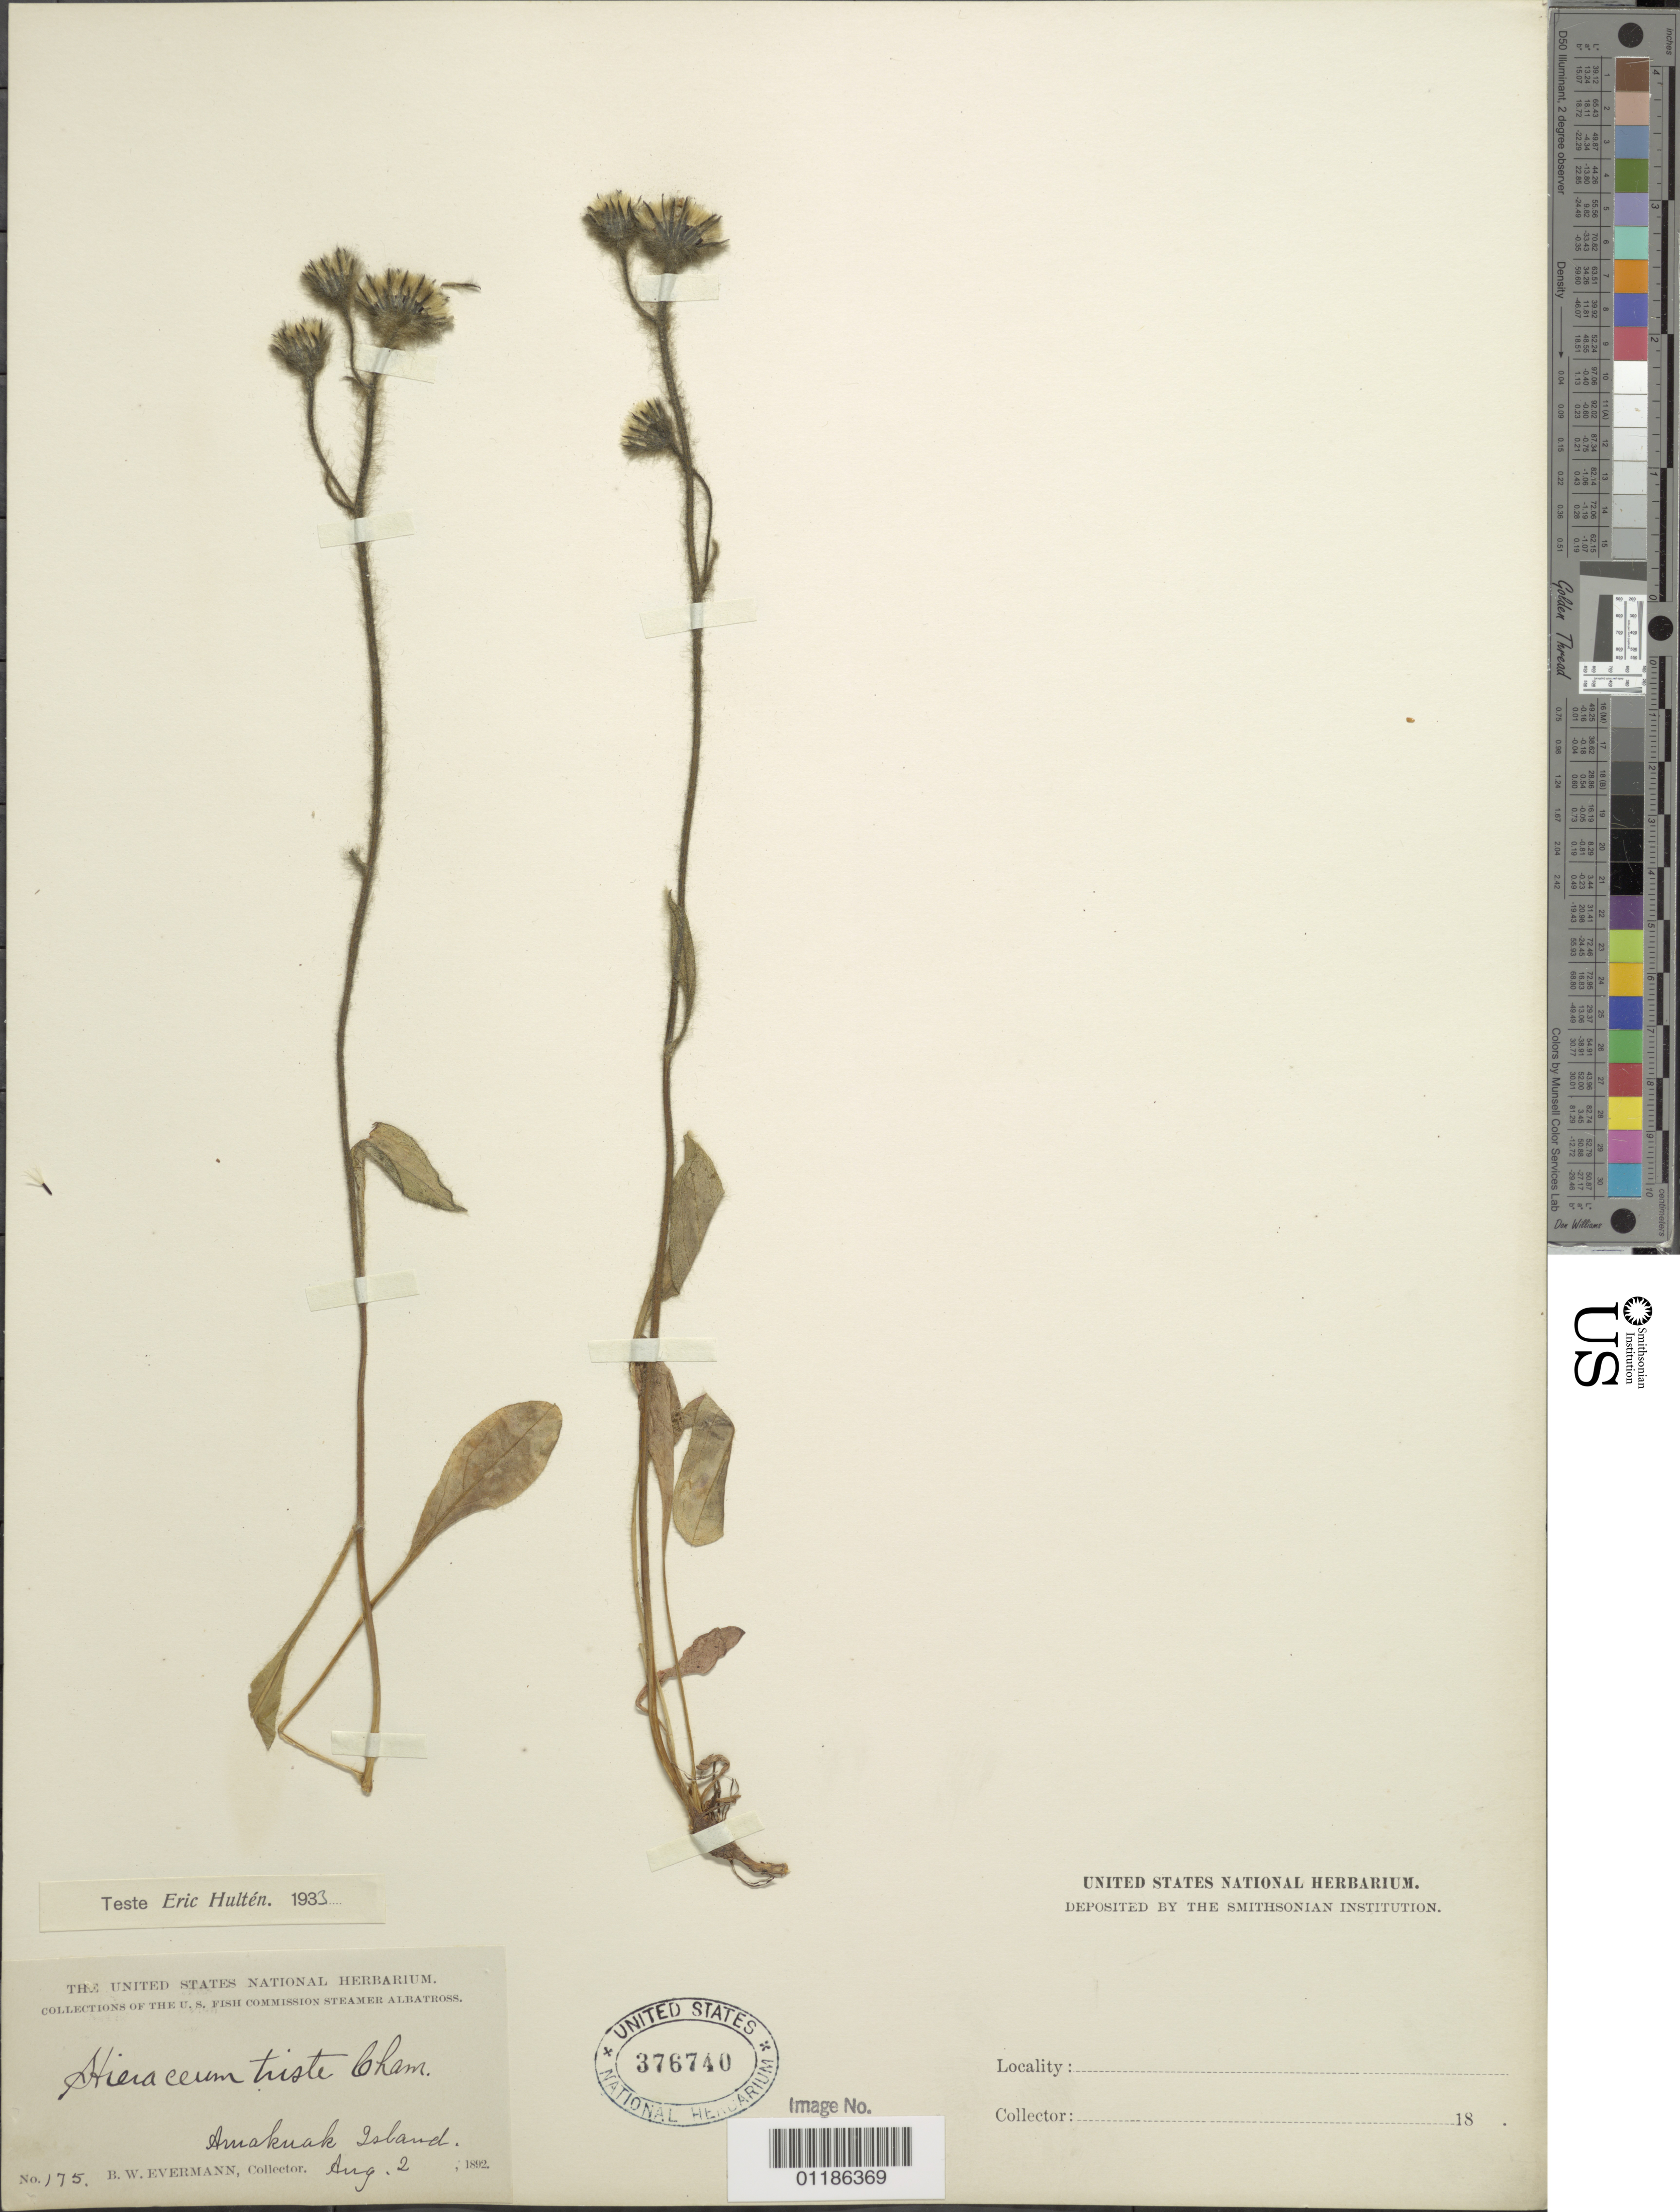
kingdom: Plantae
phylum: Tracheophyta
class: Magnoliopsida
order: Asterales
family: Asteraceae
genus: Hieracium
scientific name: Hieracium triste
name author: Willd. ex Spreng.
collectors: B. W. Evermann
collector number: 175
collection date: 1892-08-02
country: United States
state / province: Alaska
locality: Amakuak Island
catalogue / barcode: US 376740